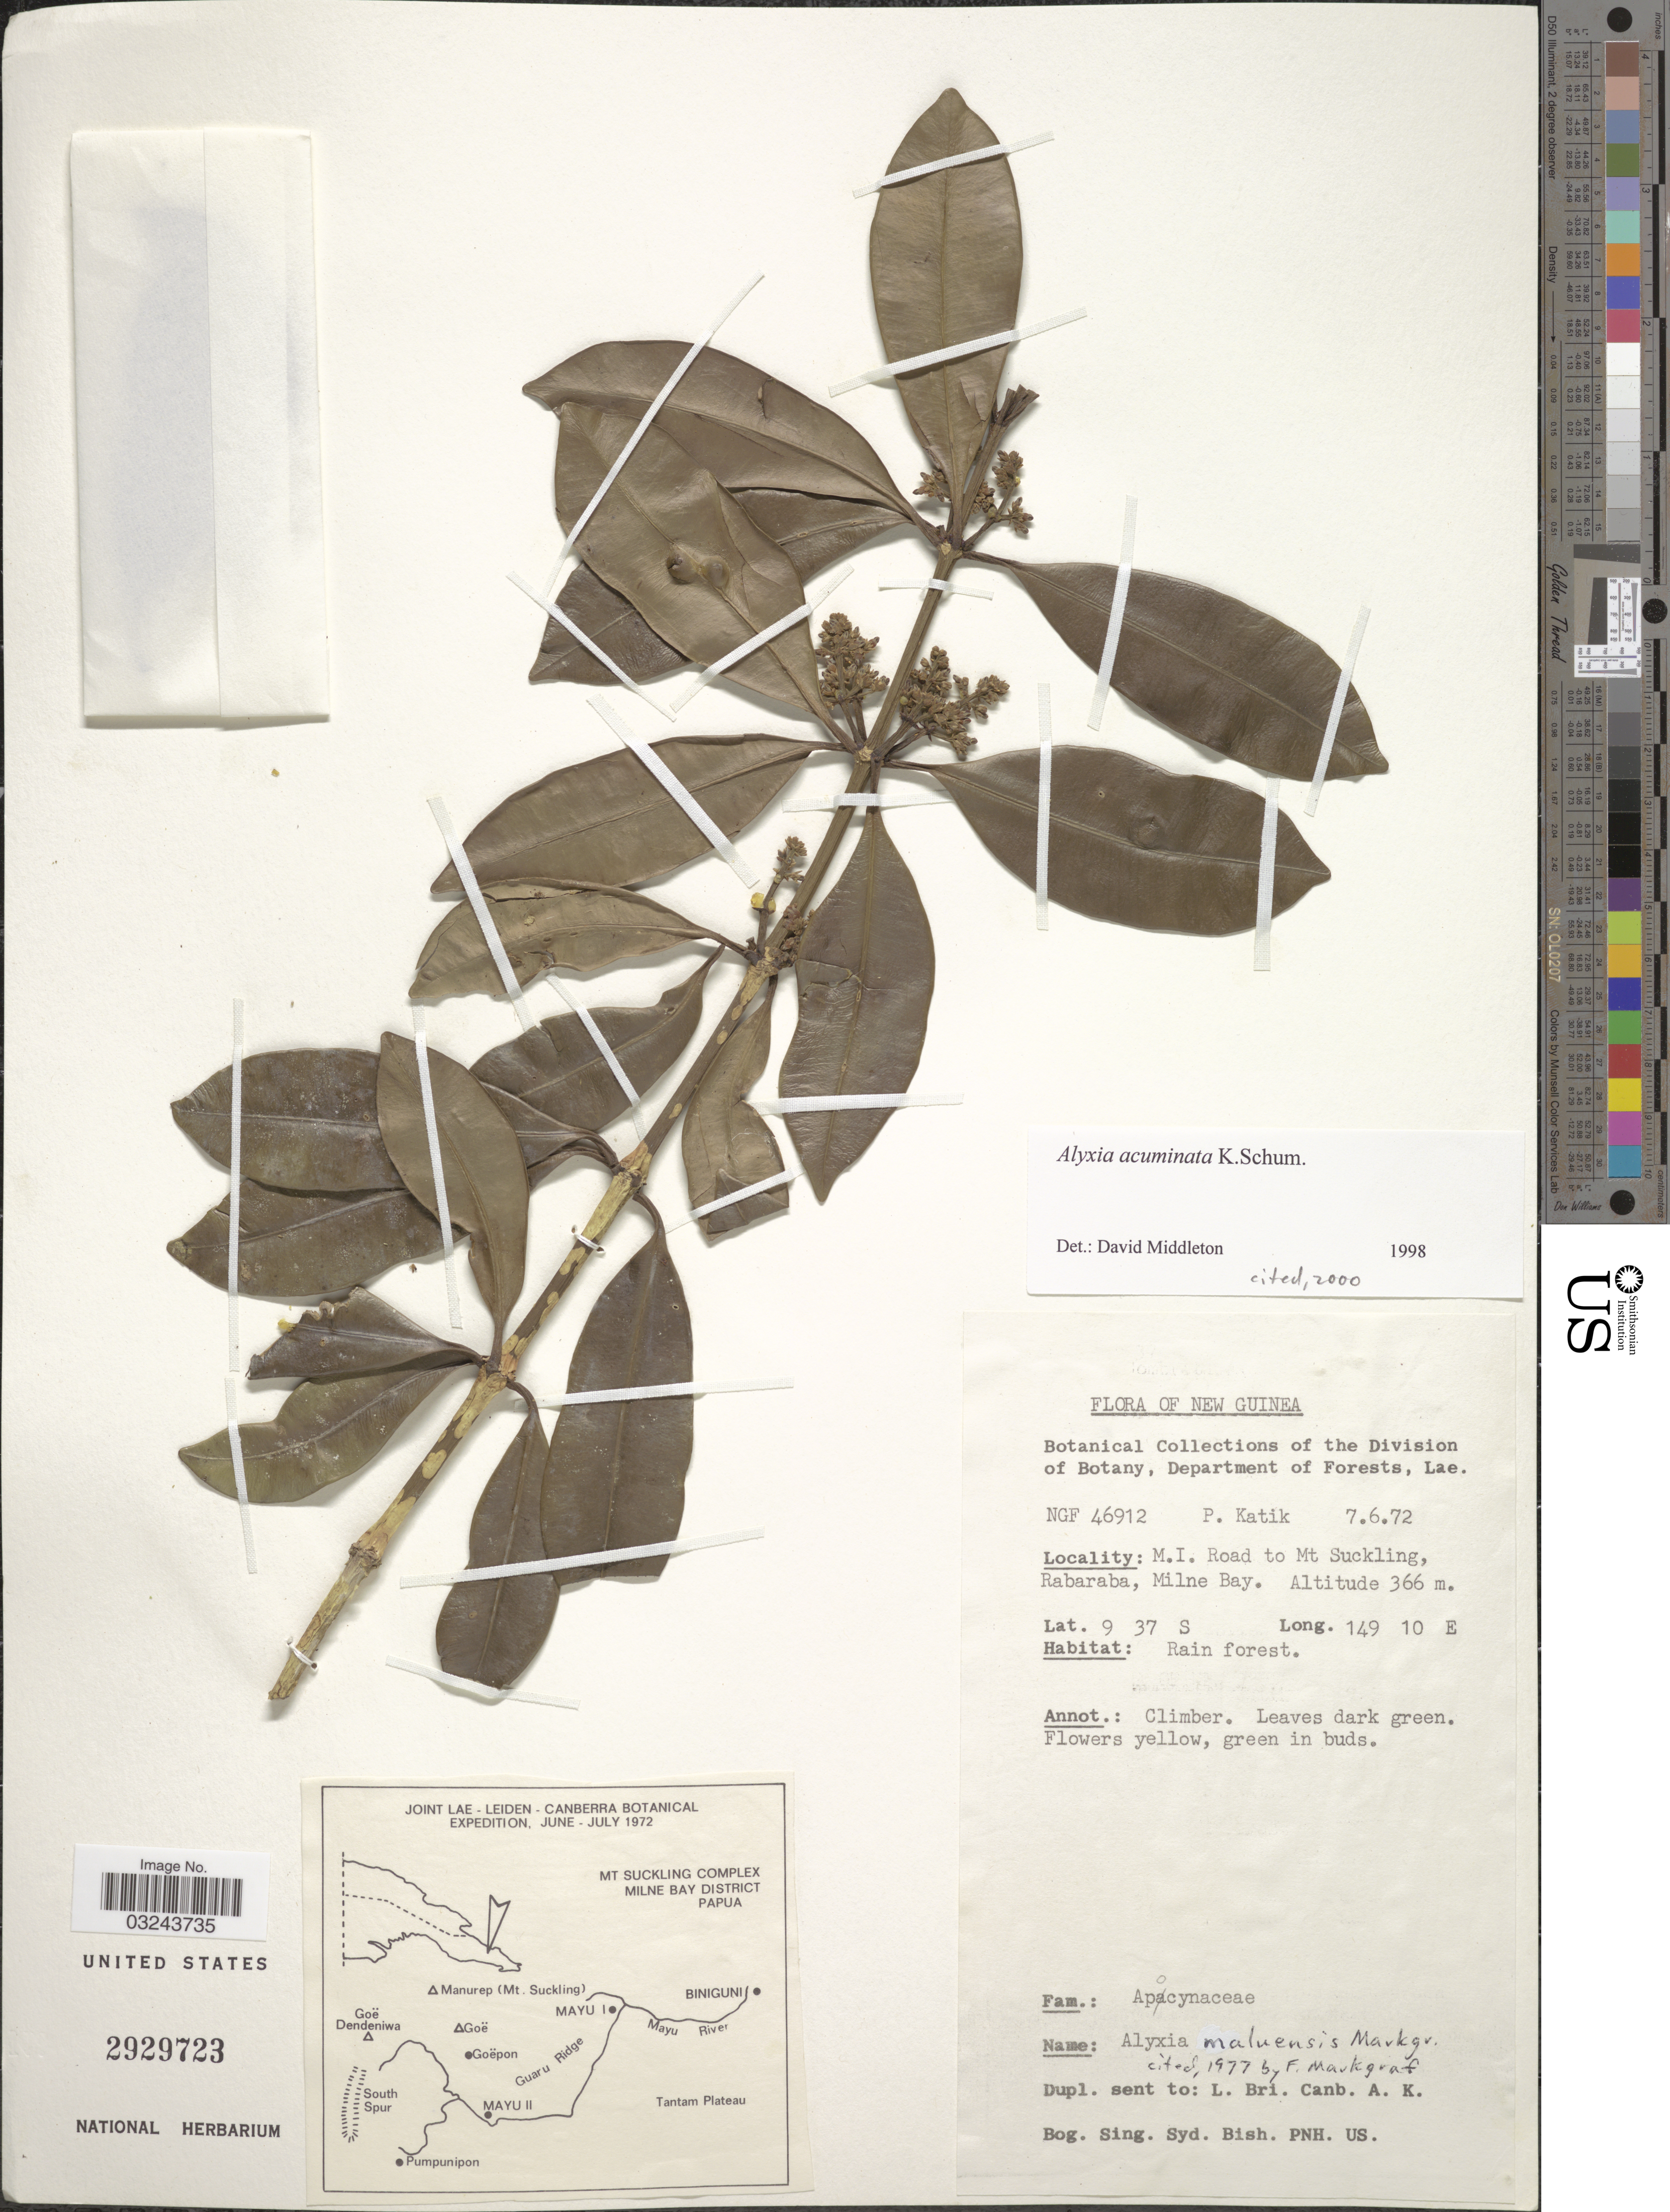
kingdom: Plantae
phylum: Tracheophyta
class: Magnoliopsida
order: Gentianales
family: Apocynaceae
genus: Alyxia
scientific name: Alyxia acuminata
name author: K. Schum.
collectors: P. Katik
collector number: NGF46912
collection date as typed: Transcribed d/m/y: 7/6/72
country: Papua New Guinea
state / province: Milne Bay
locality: New Guinea. M.I. Road to Mt Suckling, Rabaraba.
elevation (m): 366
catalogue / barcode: US 2929723